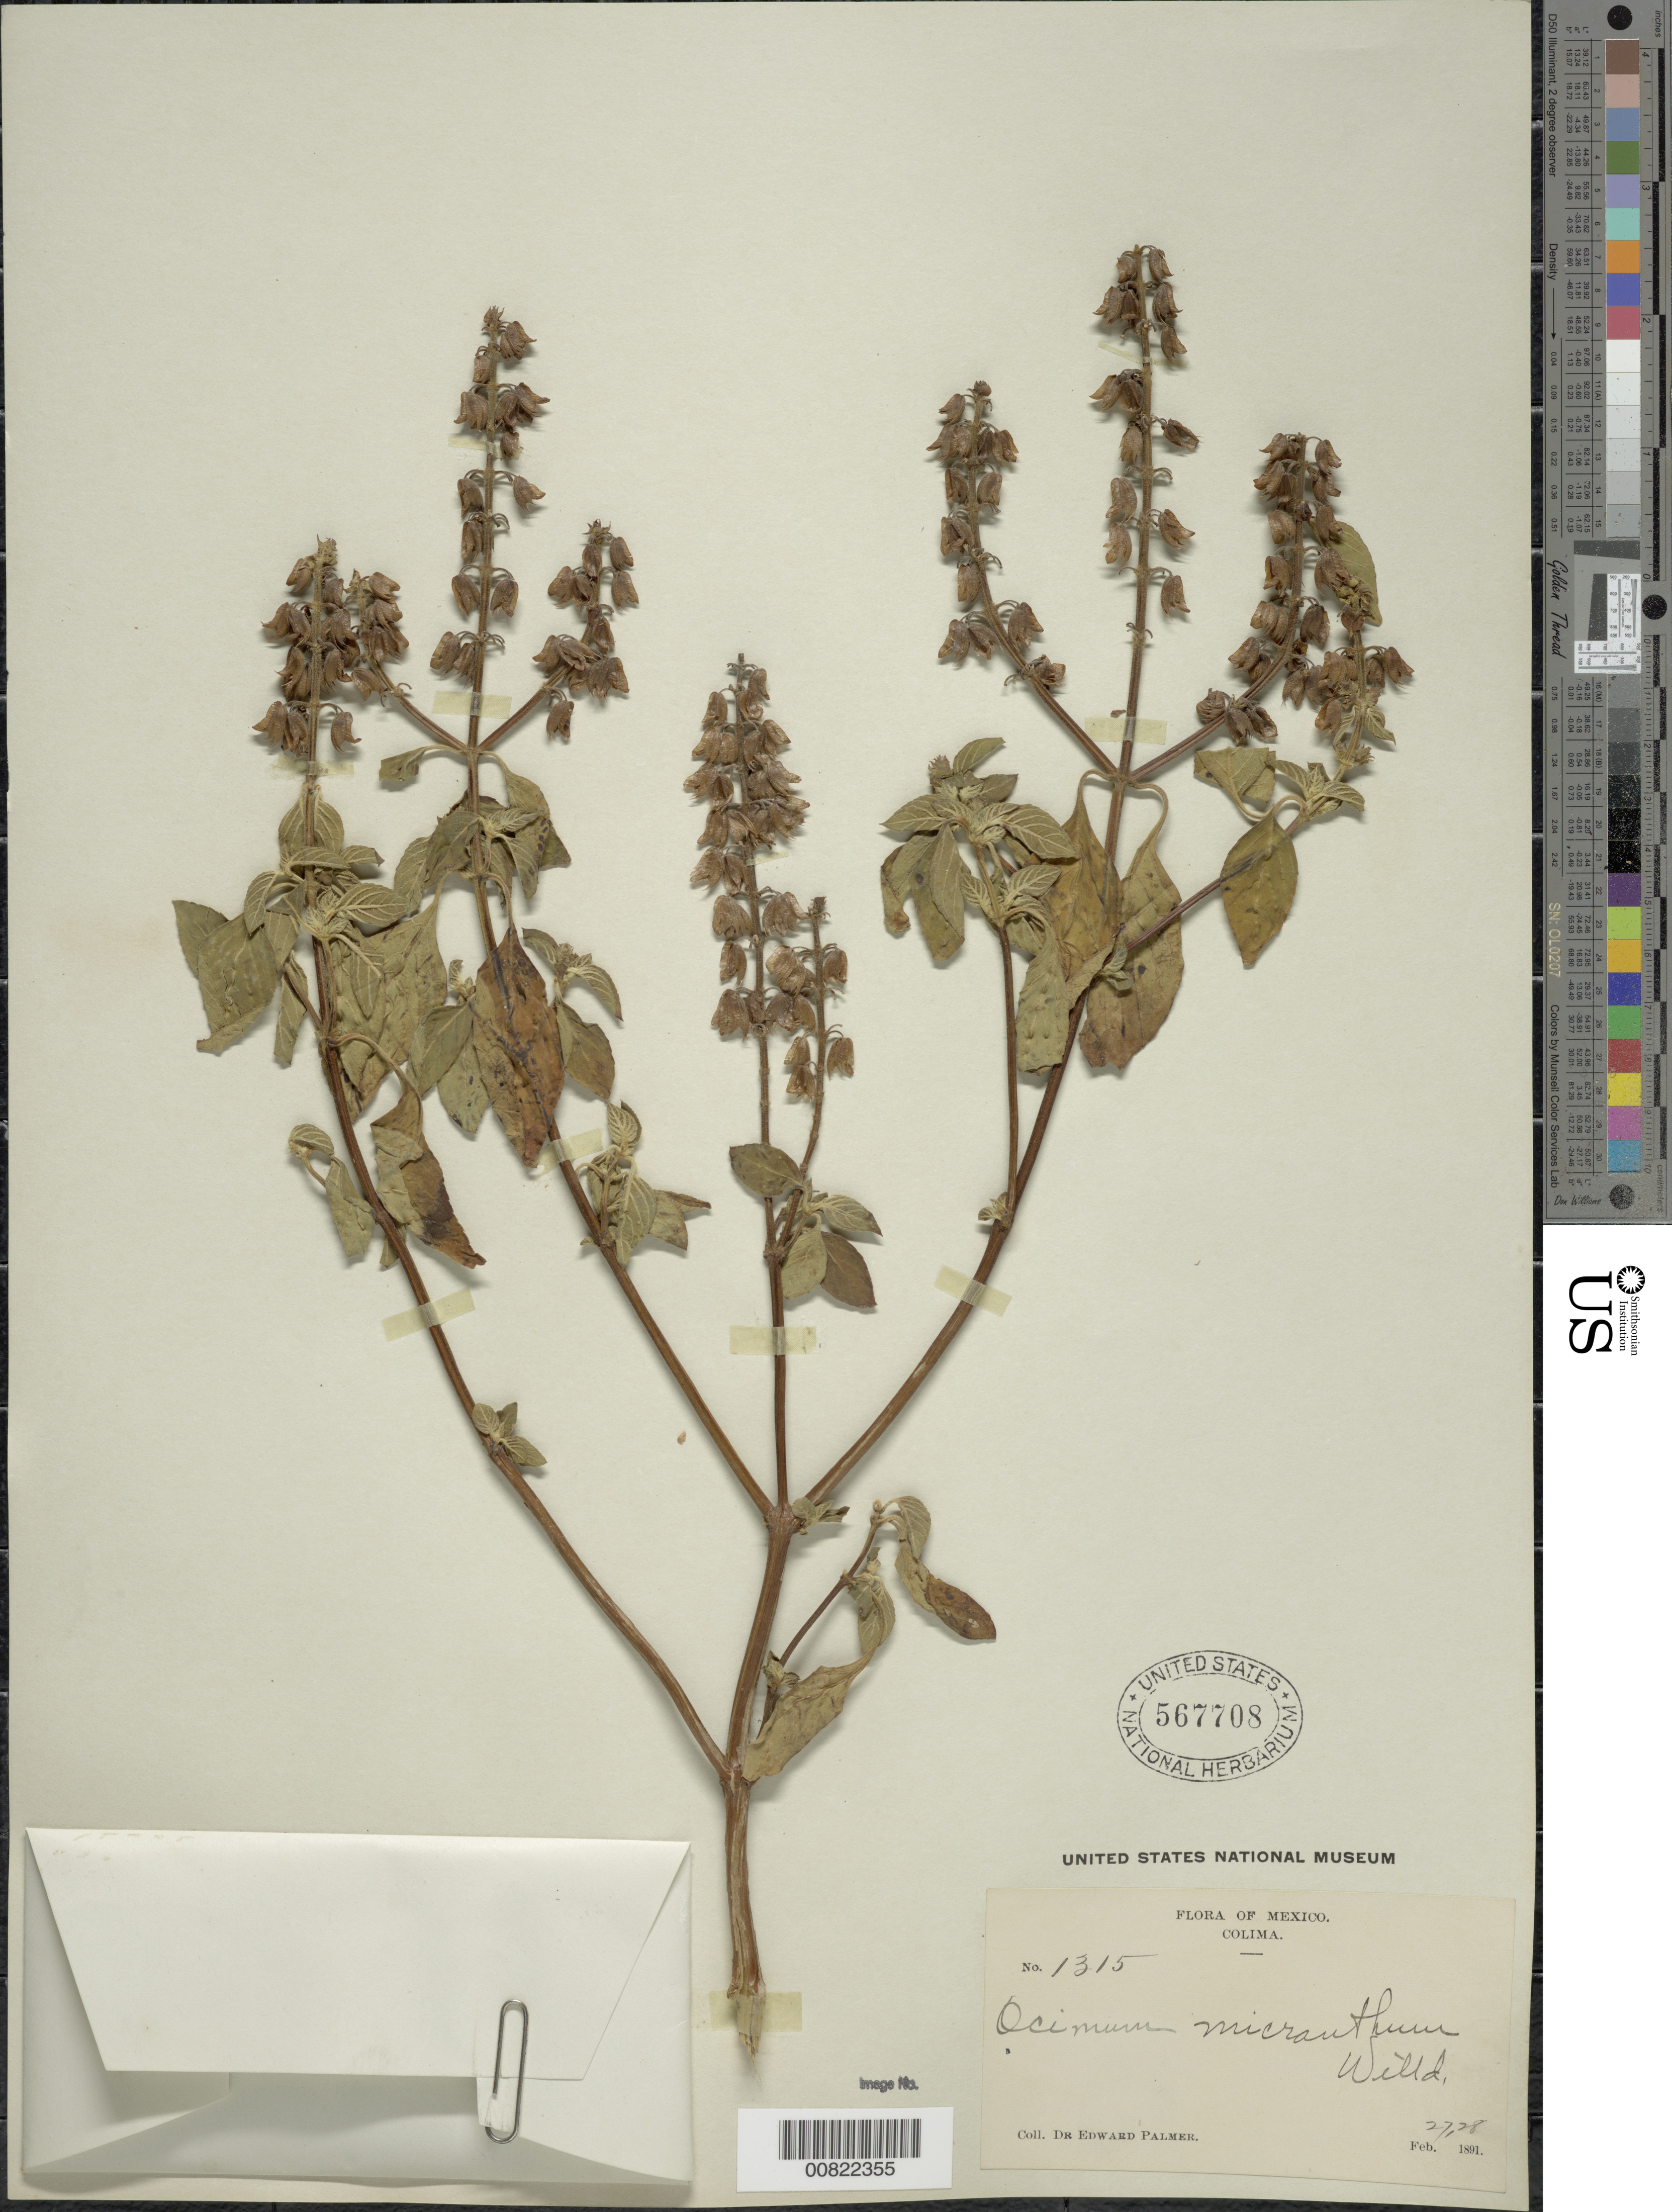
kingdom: Plantae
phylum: Tracheophyta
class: Magnoliopsida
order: Lamiales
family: Lamiaceae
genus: Ocimum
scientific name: Ocimum campechianum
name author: Mill.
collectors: E. Palmer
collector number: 1315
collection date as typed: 27 Feb 1891 to 28 Feb 1891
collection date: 1891-02-27/1891-02-28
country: Mexico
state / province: Colima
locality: Colima.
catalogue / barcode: US 567708